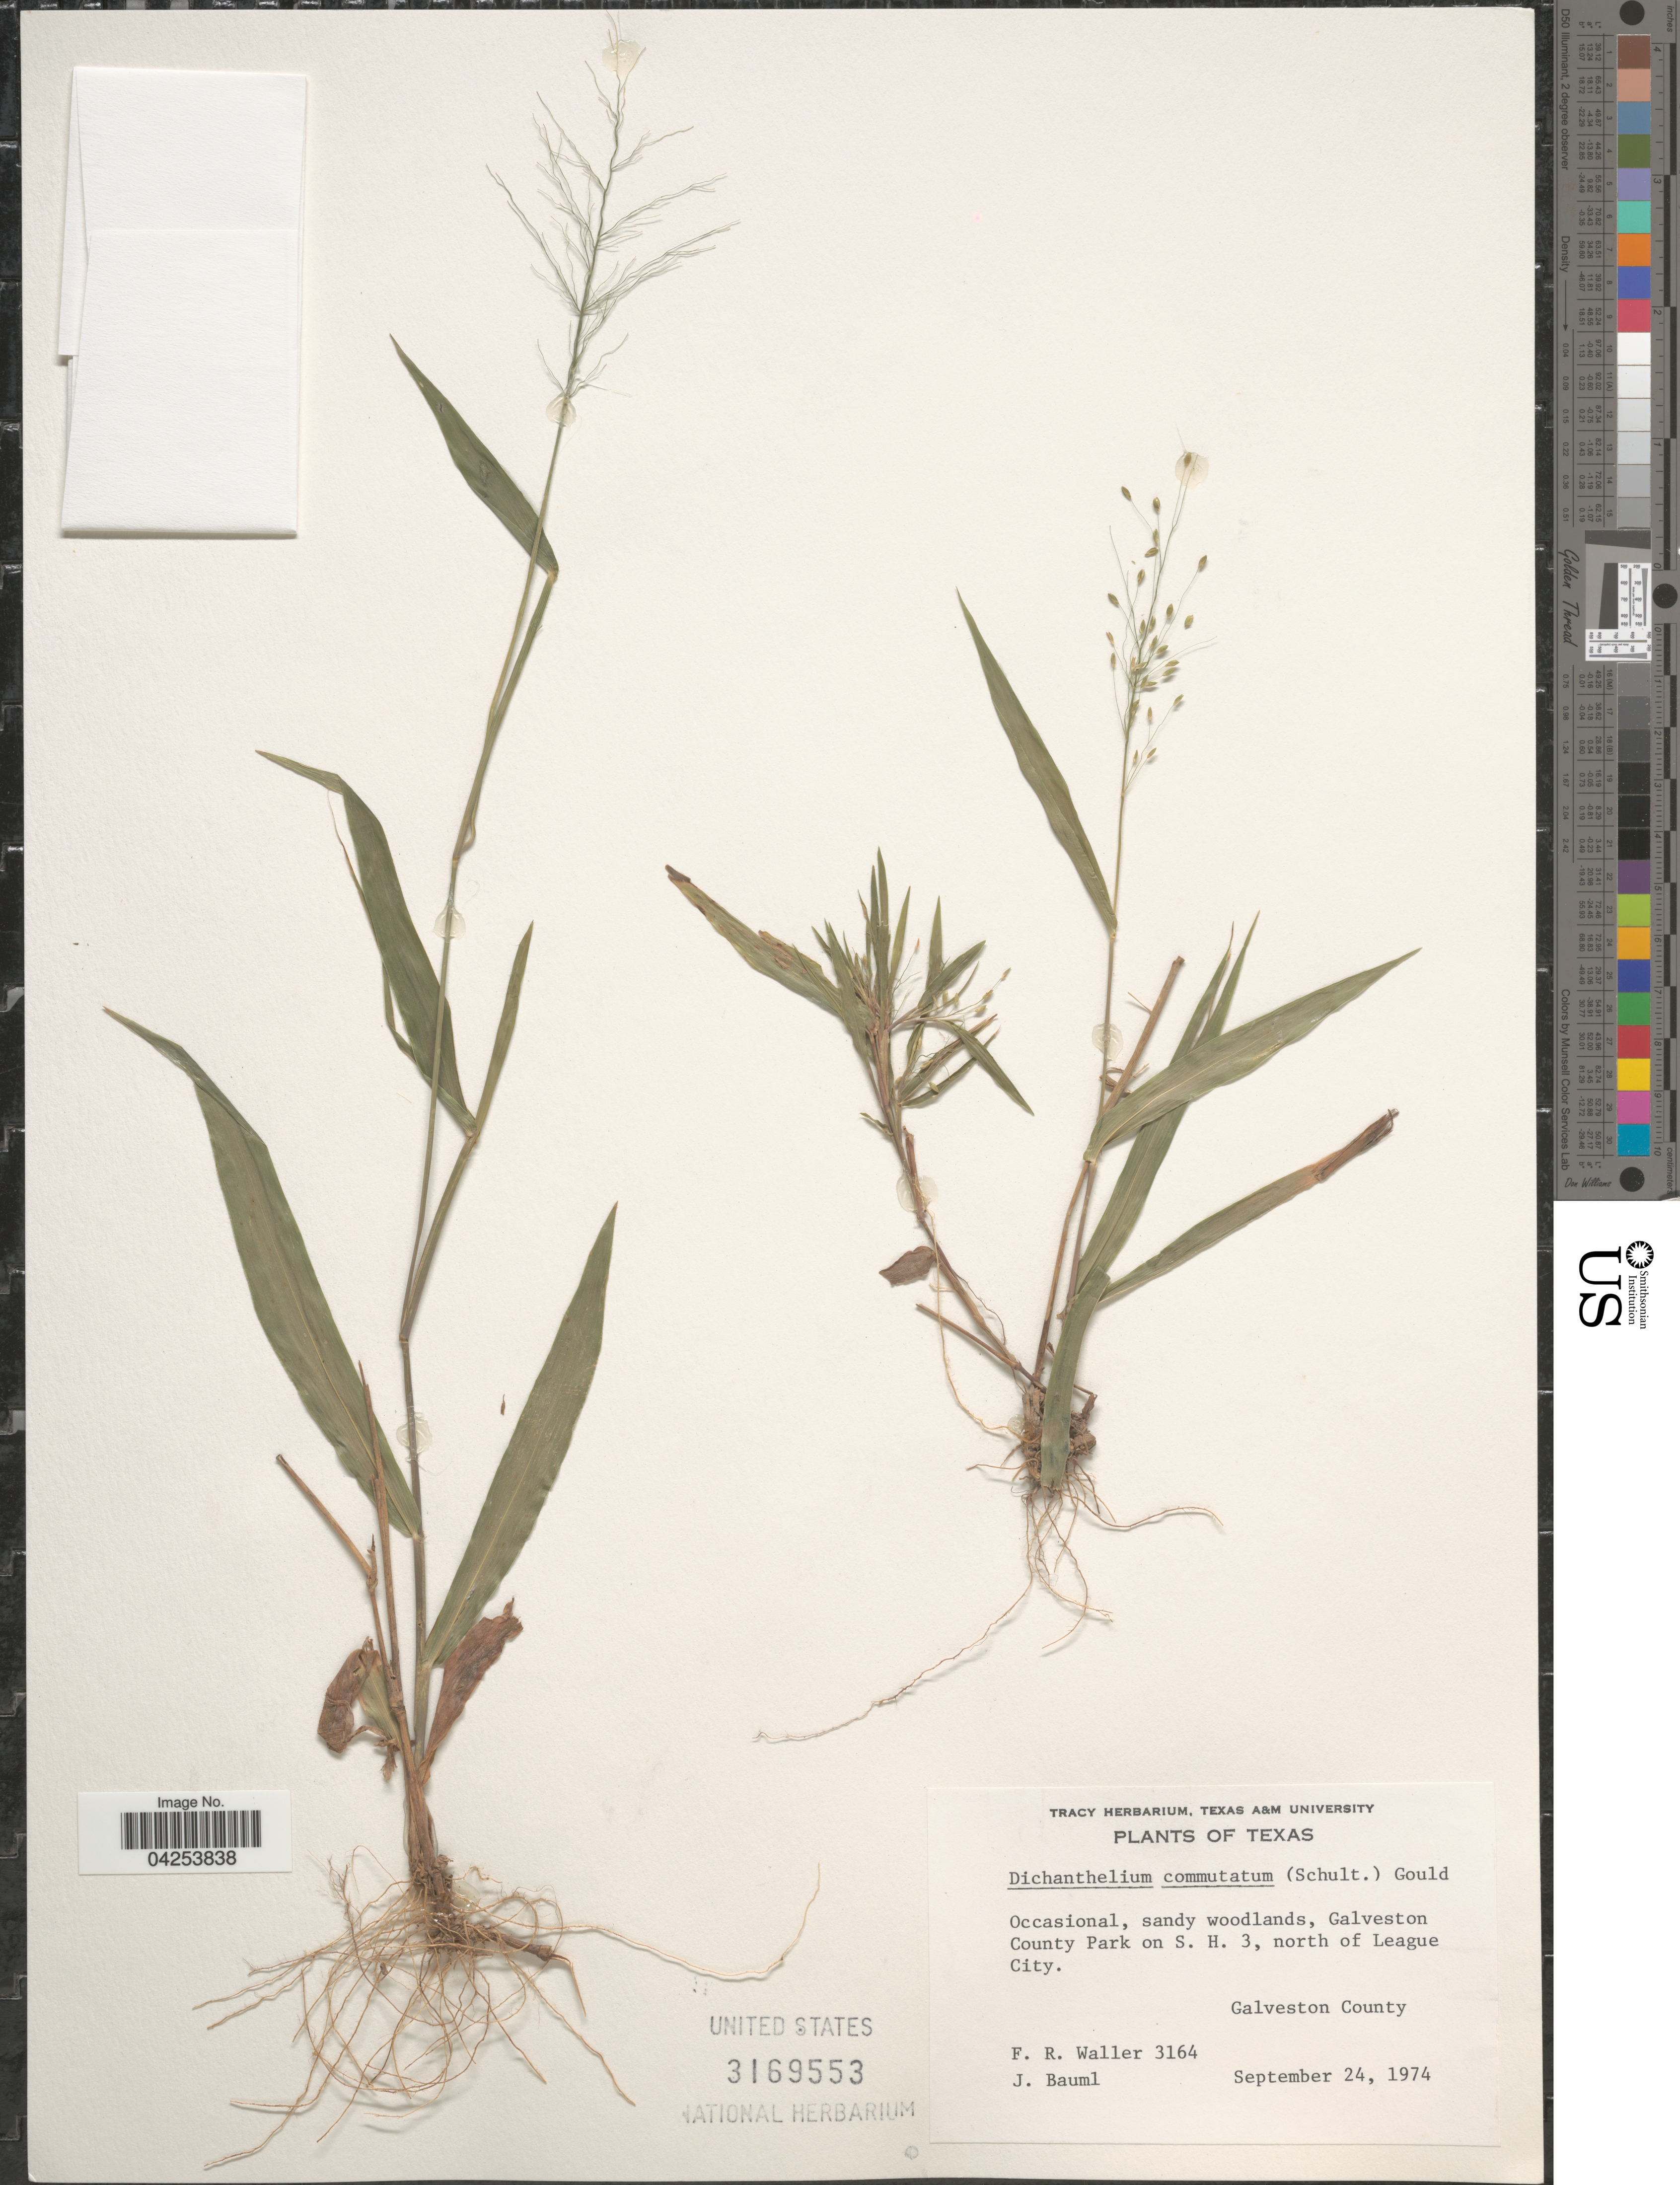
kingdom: Plantae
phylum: Tracheophyta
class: Liliopsida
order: Poales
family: Poaceae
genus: Dichanthelium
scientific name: Dichanthelium commutatum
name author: (Schult.) Gould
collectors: F. R. Waller & J. Bauml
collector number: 3164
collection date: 1974-09-24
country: United States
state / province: Texas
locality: Occasional, sandy woodlands, Galveston County Park on S.H. 3, north of League City. Galveston County.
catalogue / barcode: US 3169553